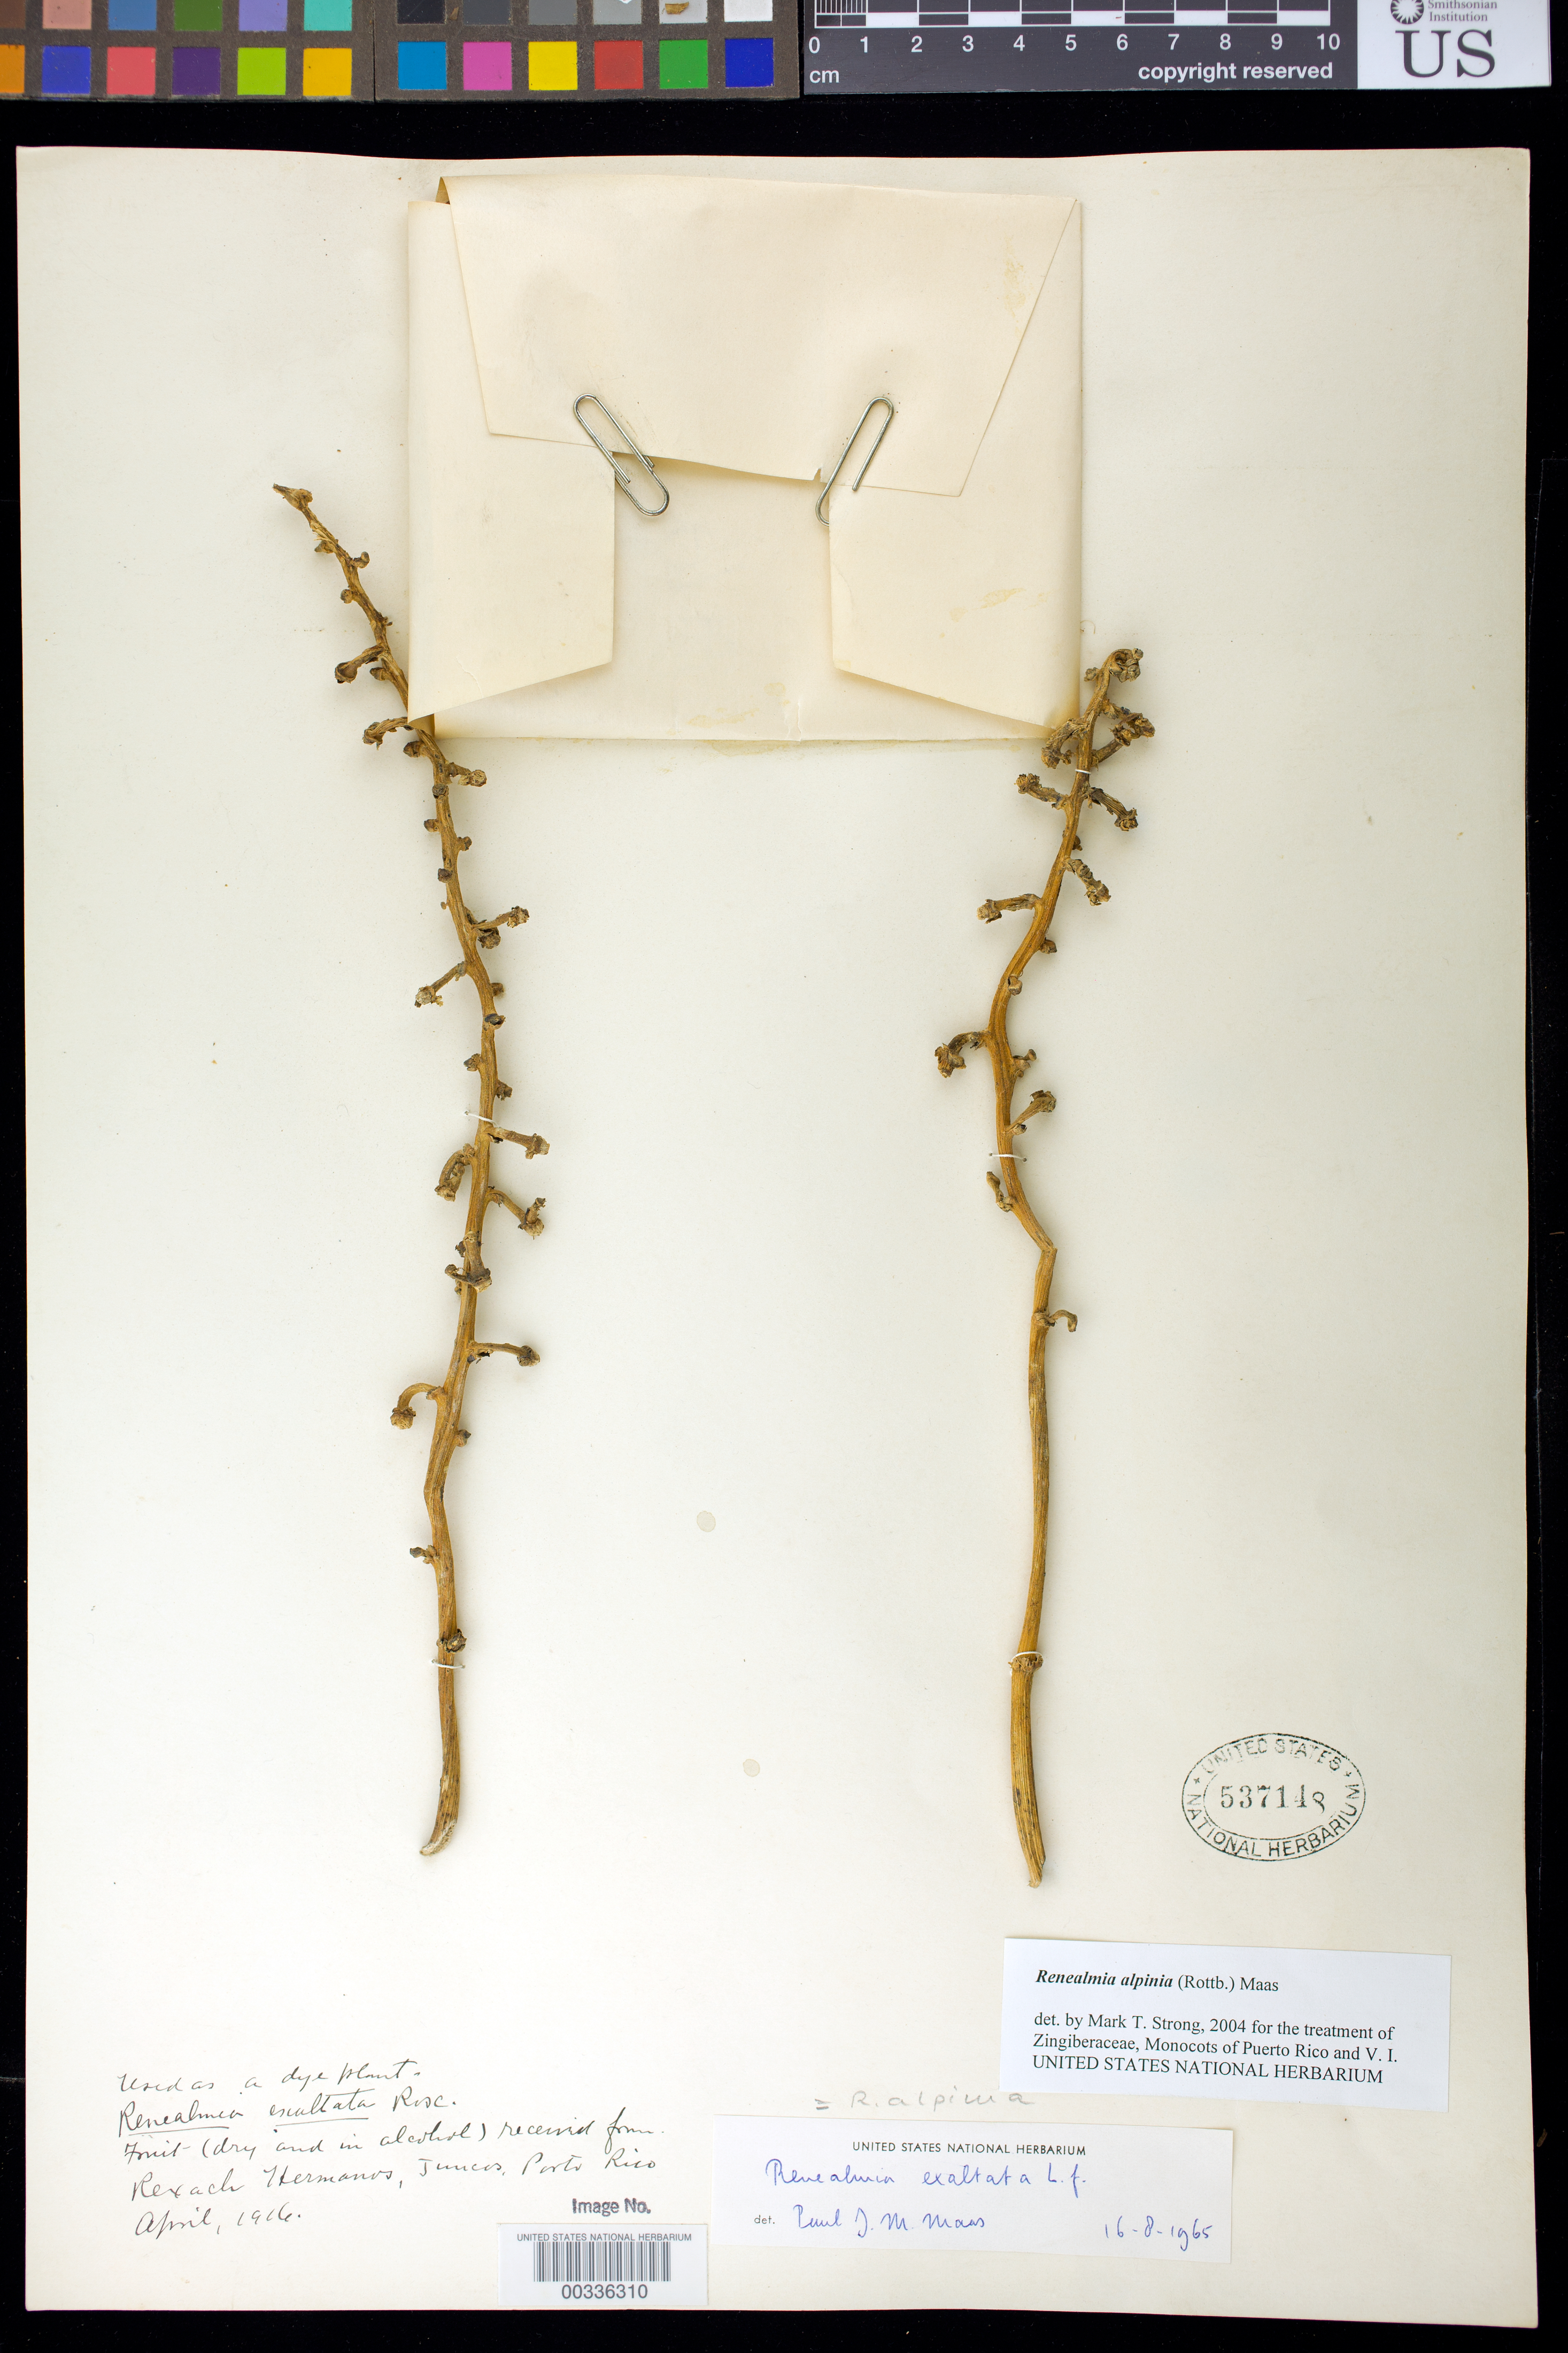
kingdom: Plantae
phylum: Tracheophyta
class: Liliopsida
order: Zingiberales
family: Zingiberaceae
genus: Renealmia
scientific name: Renealmia alpinia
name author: (Rottb.) Maas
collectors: H. Rexach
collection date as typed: Apr 1916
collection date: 1916-04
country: Puerto Rico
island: Greater Antilles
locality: Sierra de Naguabo ad Rio Blanco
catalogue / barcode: US 537148